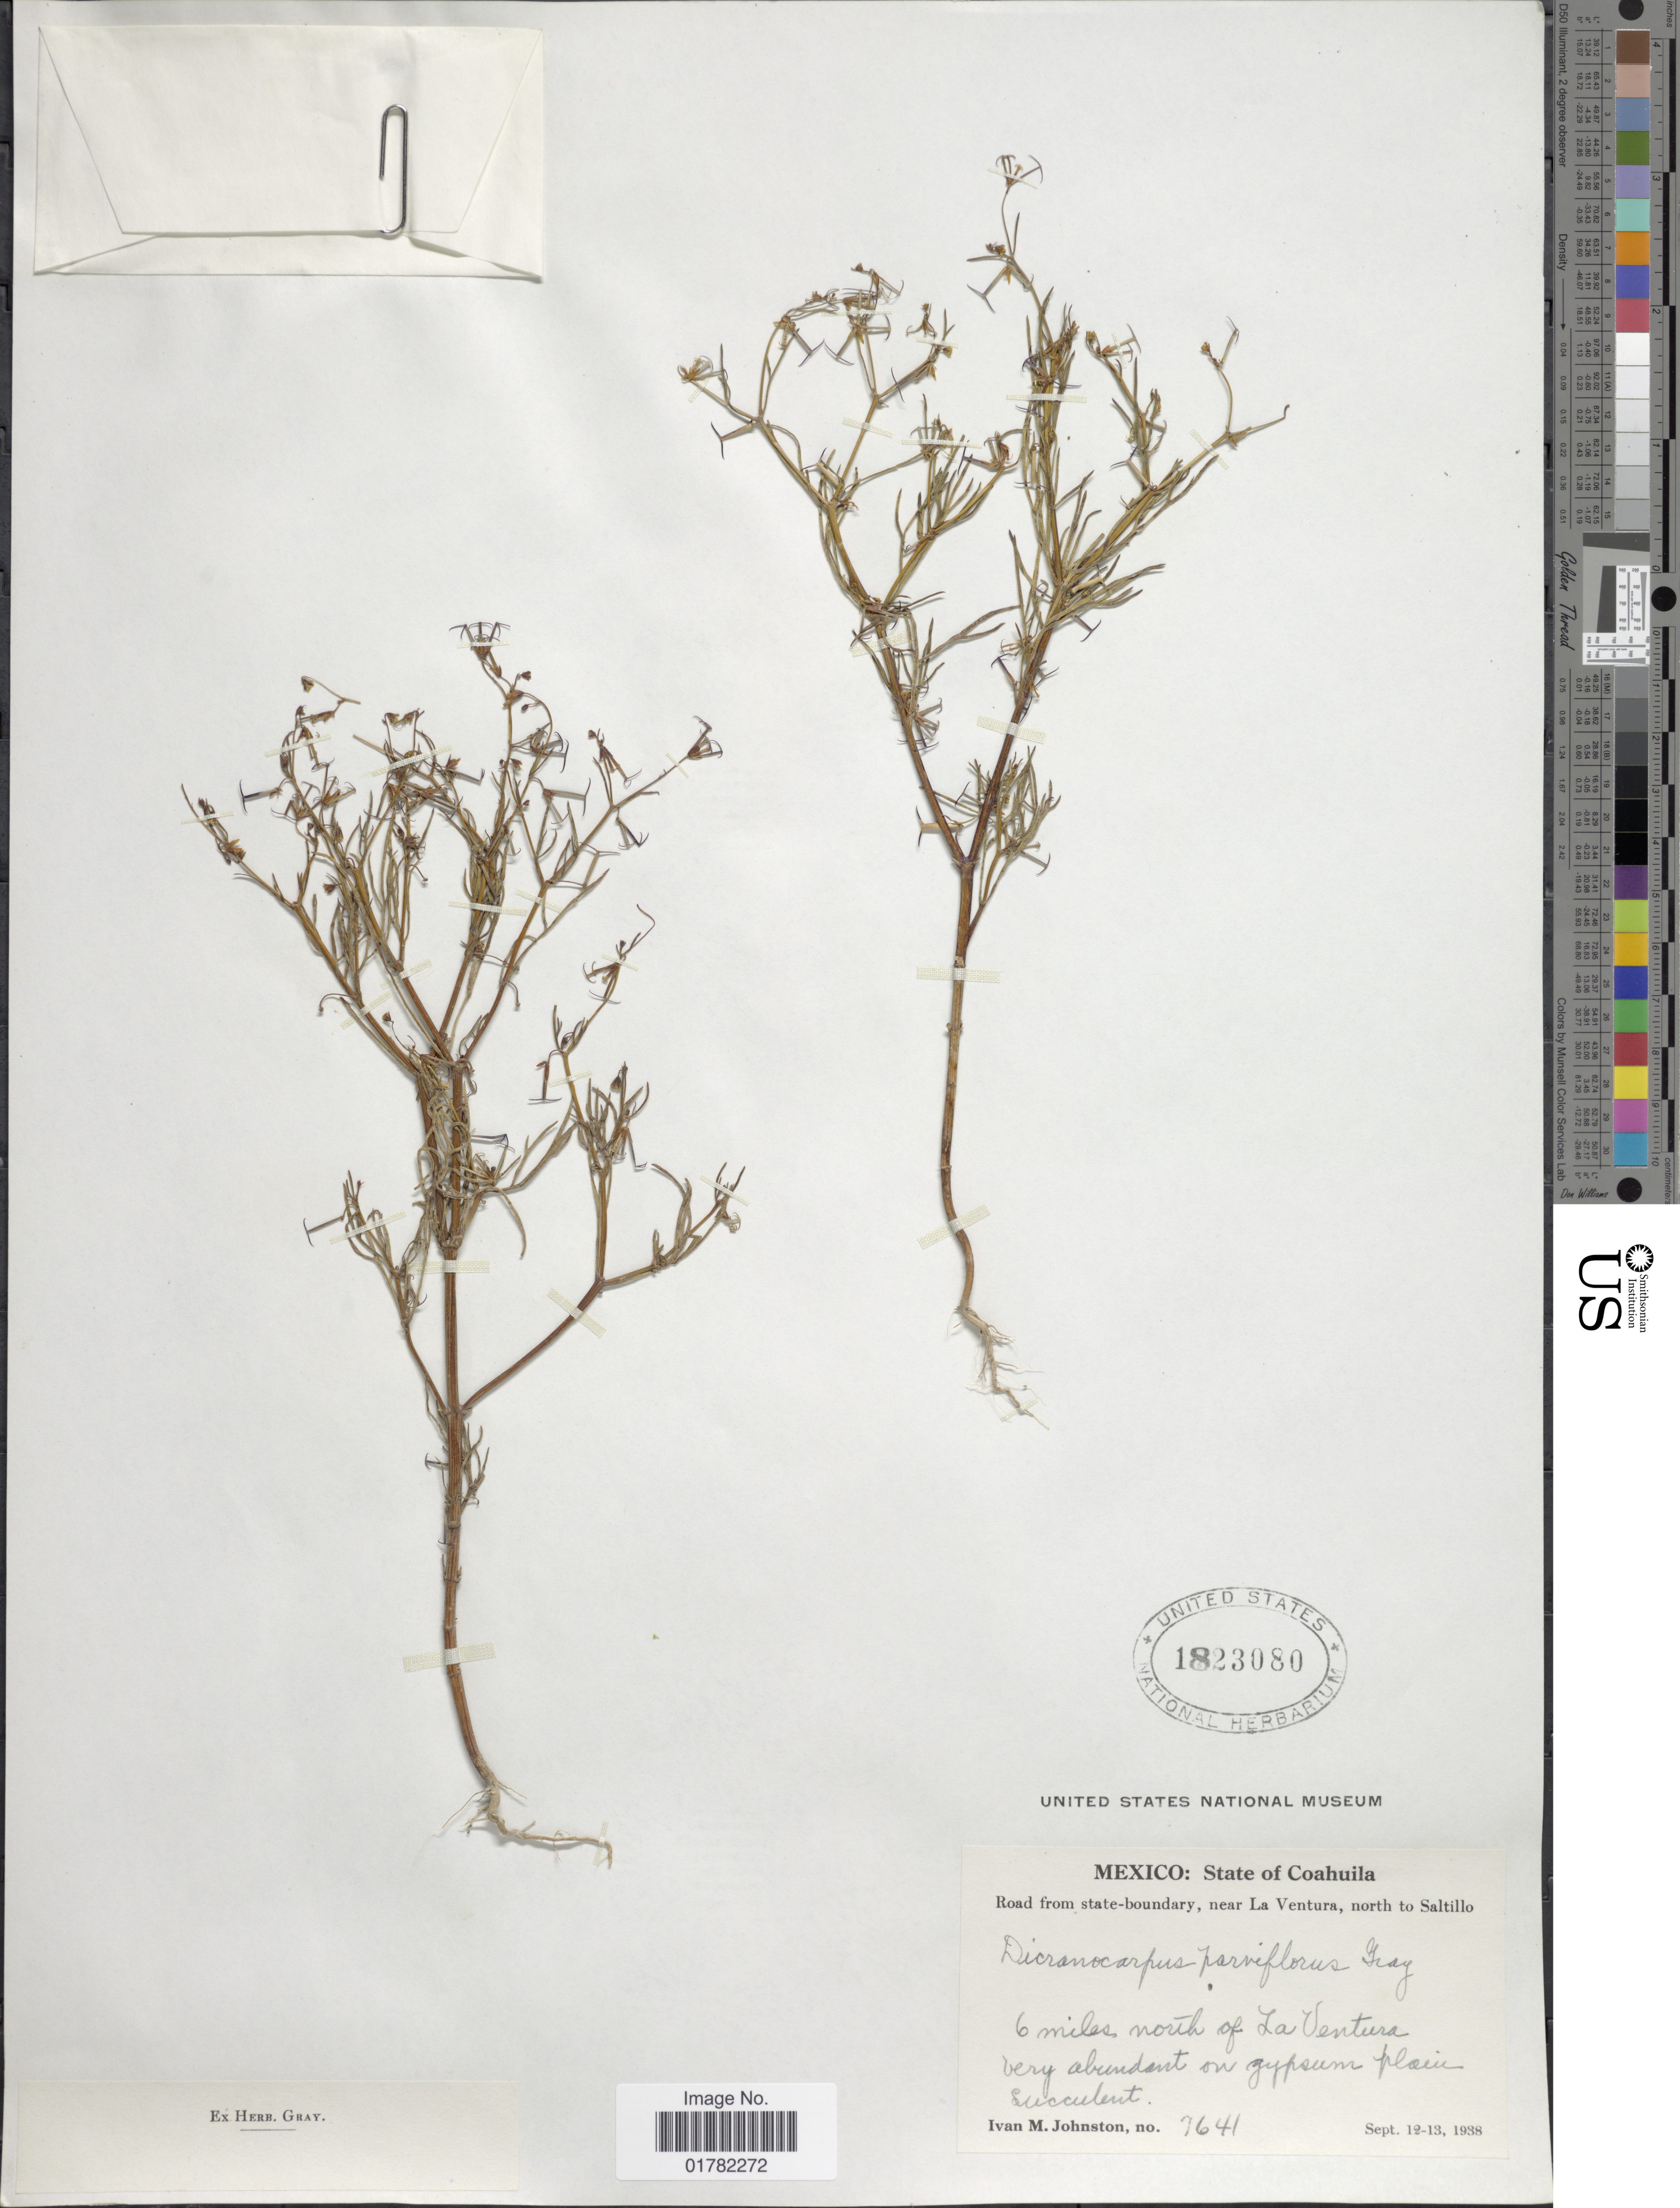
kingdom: Plantae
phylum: Tracheophyta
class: Magnoliopsida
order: Asterales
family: Asteraceae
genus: Dicranocarpus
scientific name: Dicranocarpus parviflorus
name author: A. Gray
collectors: I.M. Johnston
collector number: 7641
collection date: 1938-09-12/1938-09-13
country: Mexico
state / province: Coahuila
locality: Road from state-boundary, nea La Ventura, north to Saltillo, 6 mile snorth of La Ventura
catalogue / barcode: US 1823080